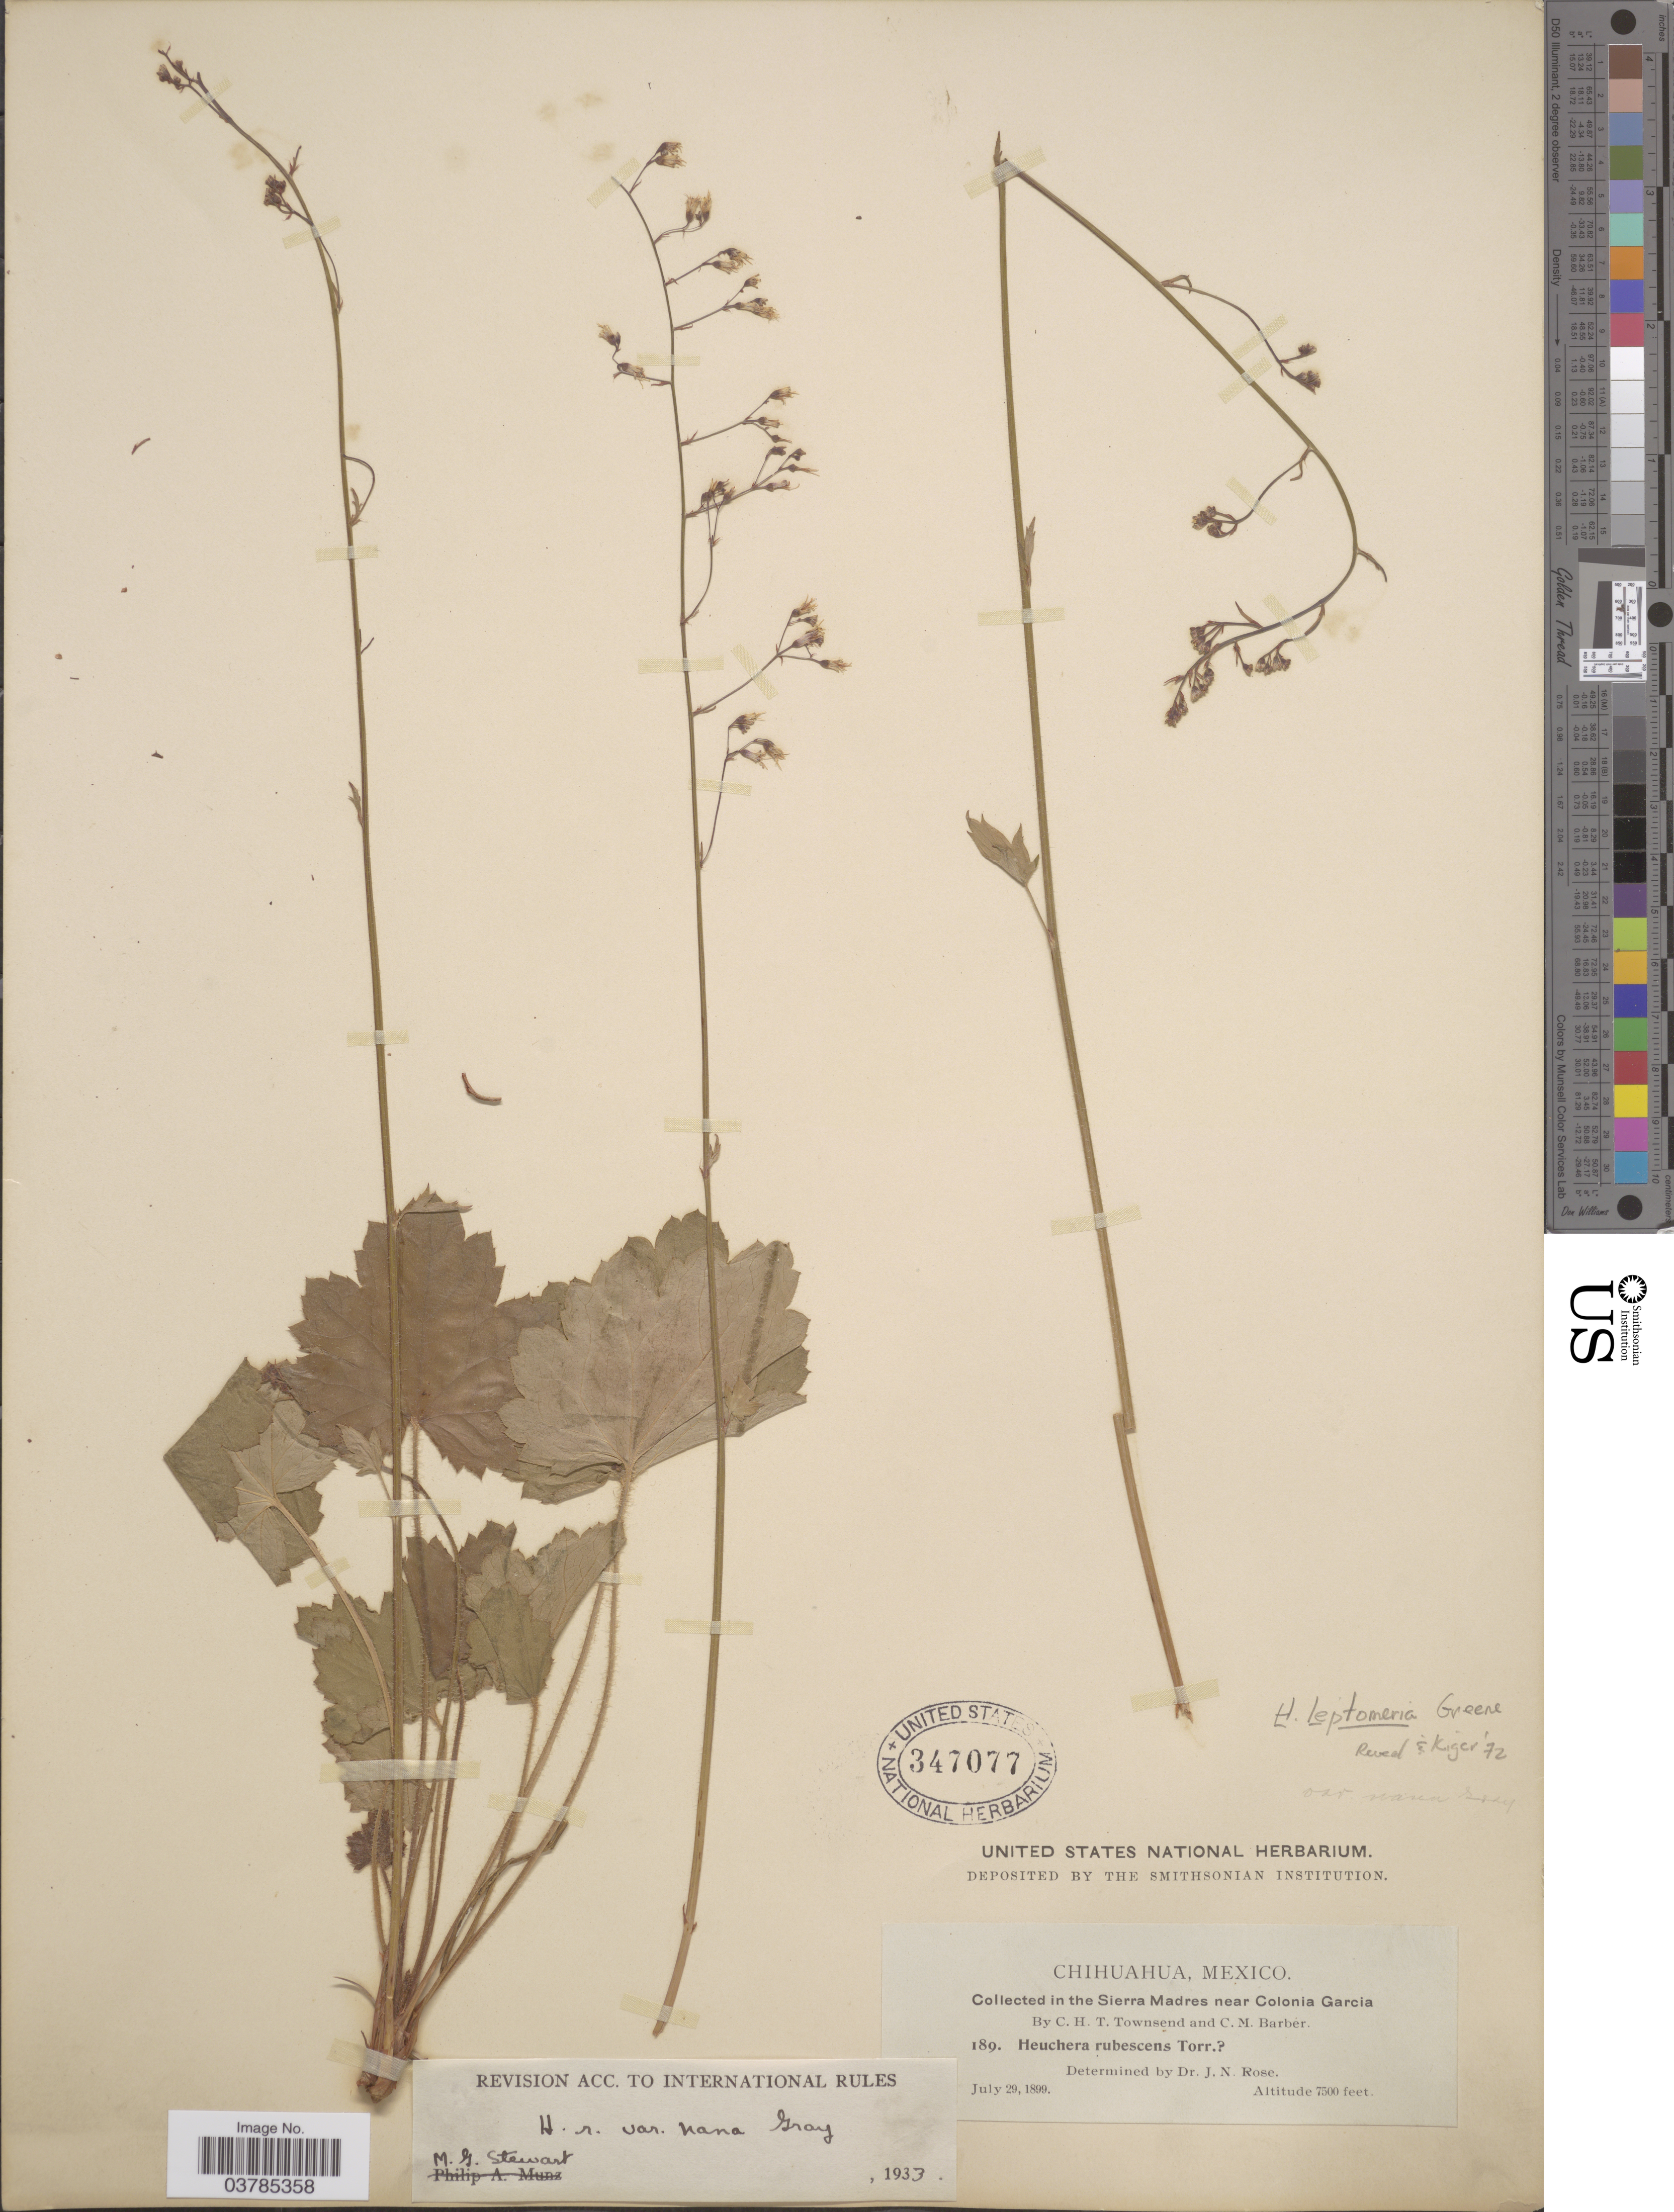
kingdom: Plantae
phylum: Tracheophyta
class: Magnoliopsida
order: Saxifragales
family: Saxifragaceae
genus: Heuchera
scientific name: Heuchera leptomeria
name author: Greene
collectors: C. H. T. Townsend & C. Barber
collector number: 189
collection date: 1899-07-29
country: Mexico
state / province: Chihuahua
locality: In the Sierra Madres near Colonia Garcia.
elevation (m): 2286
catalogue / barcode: US 347077